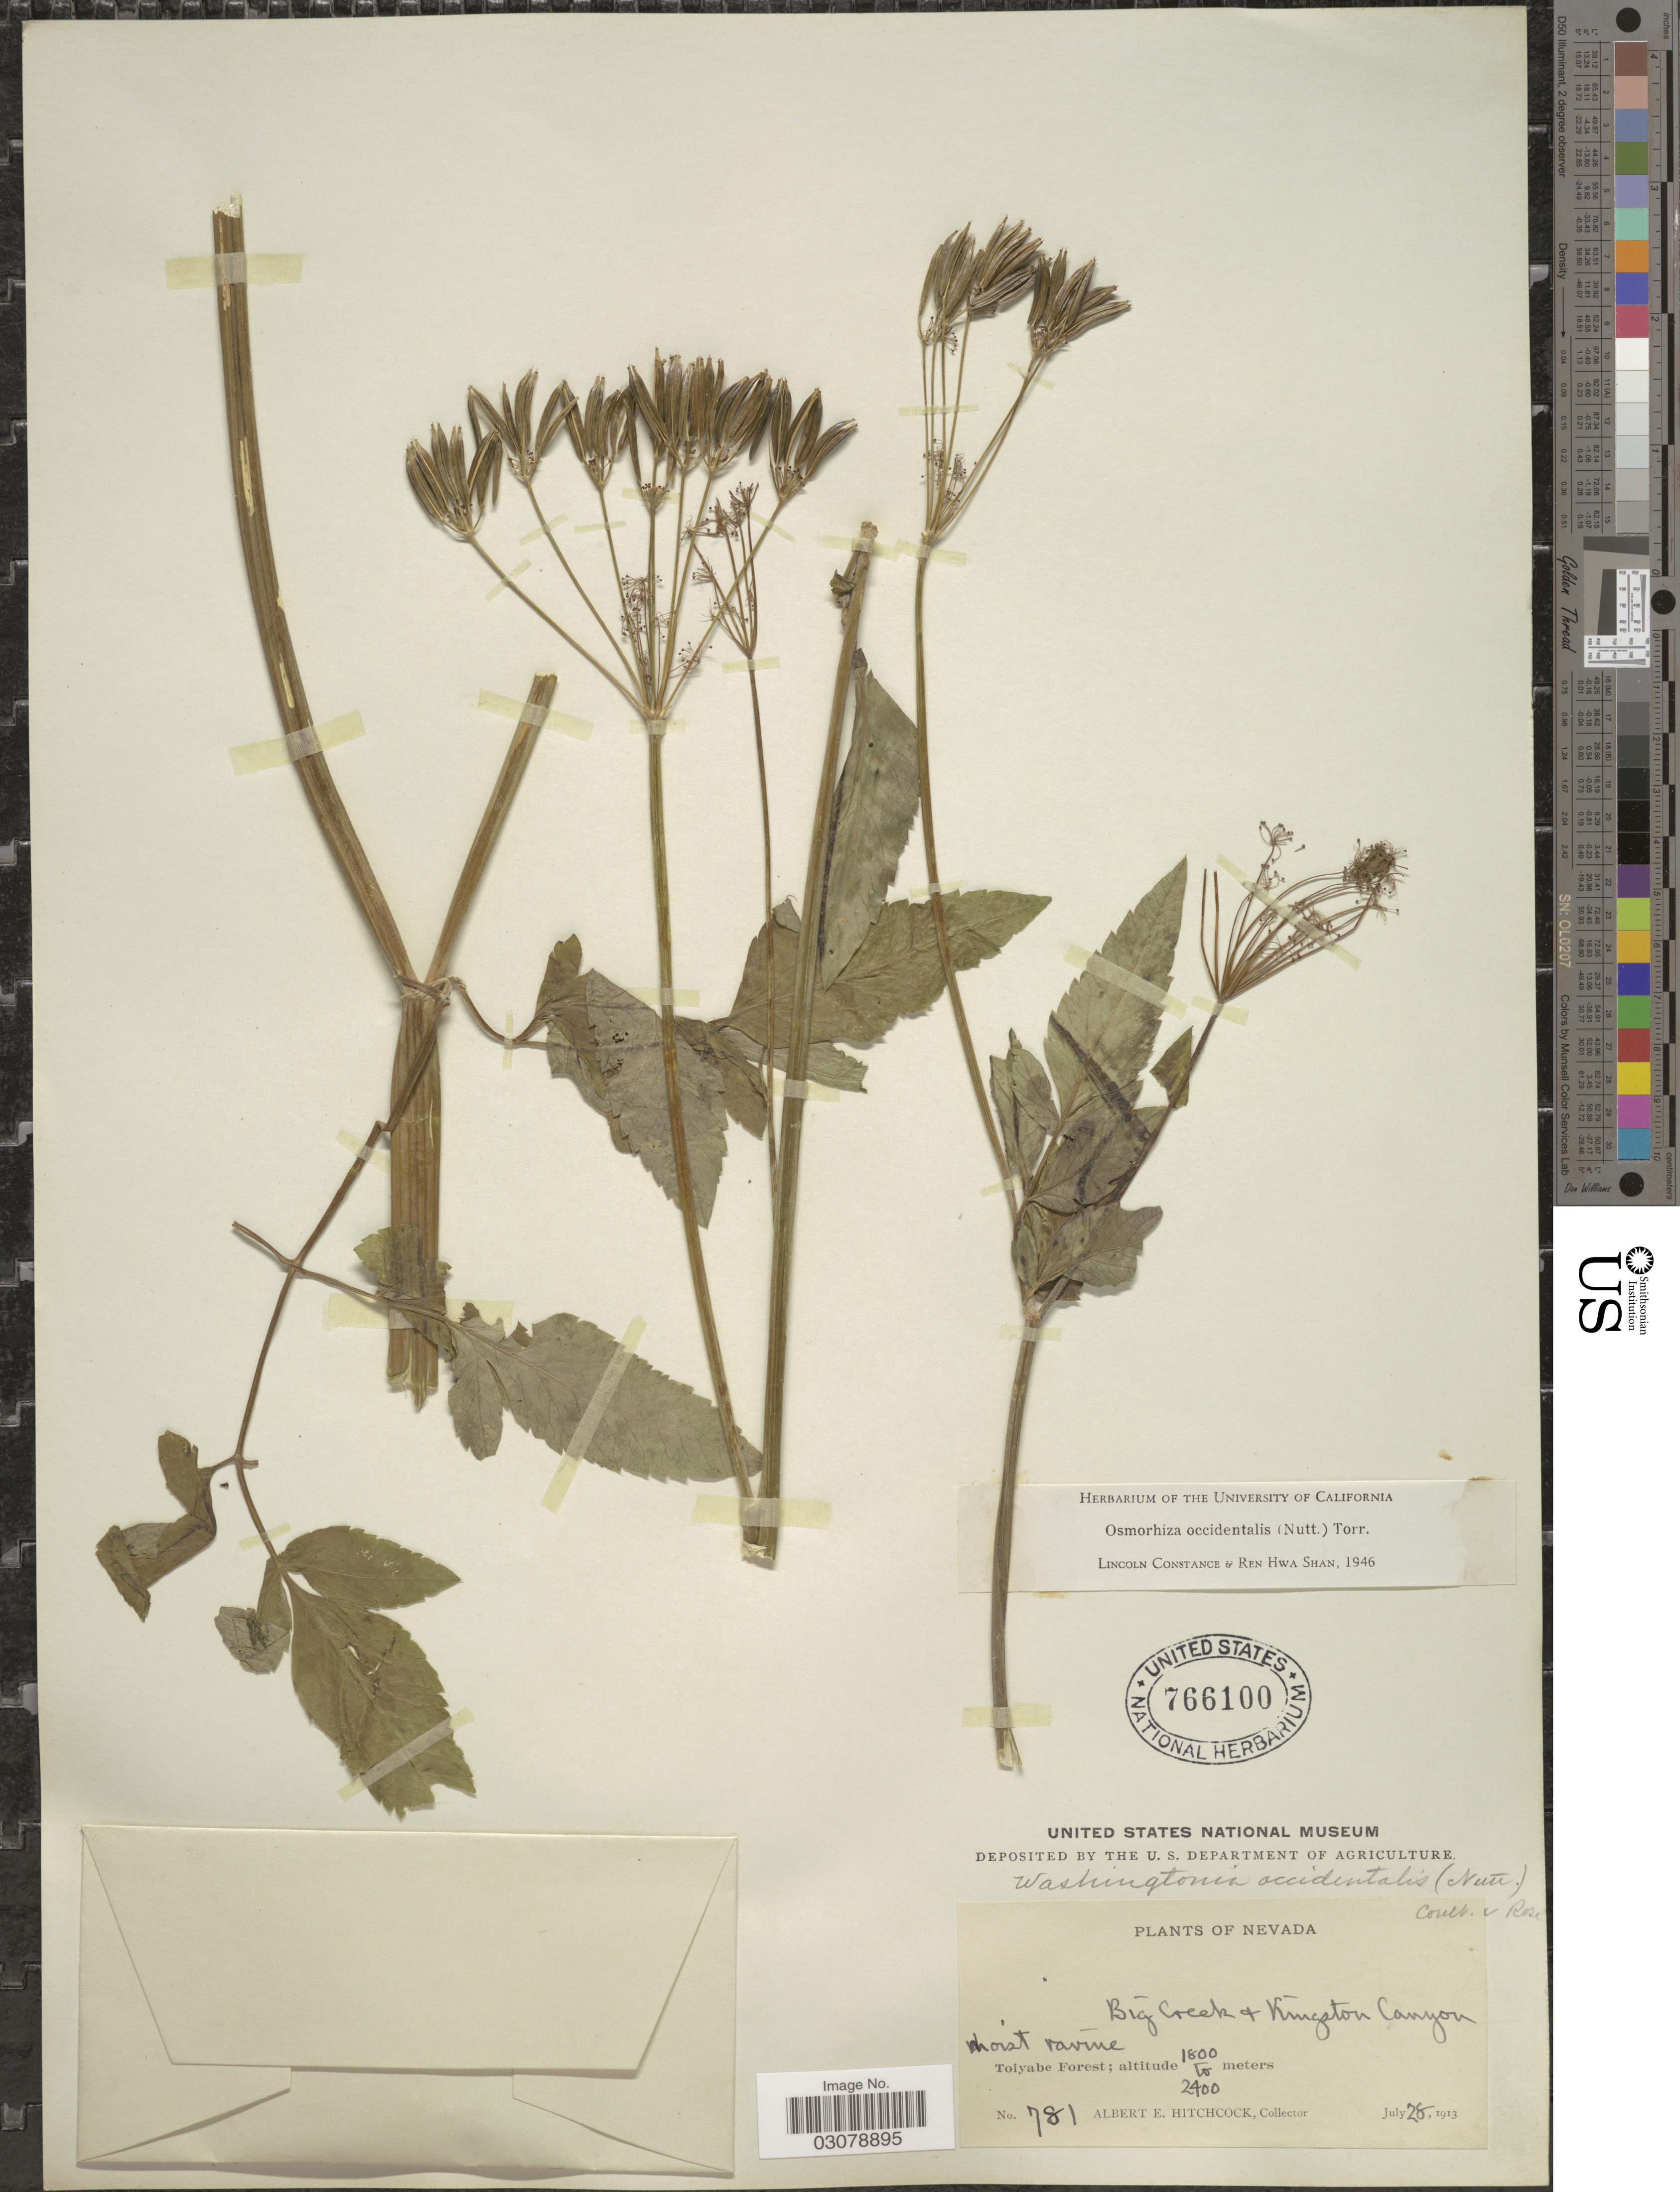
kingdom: Plantae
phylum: Tracheophyta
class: Magnoliopsida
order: Apiales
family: Apiaceae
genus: Osmorhiza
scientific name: Osmorhiza occidentalis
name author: (Nutt.) Torr.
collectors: A. Hitchcock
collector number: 781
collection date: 1913-07-28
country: United States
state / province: Nevada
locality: Big Creek & Kingston Canyon, Toiyabe Forest.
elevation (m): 1800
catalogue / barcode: US 766100